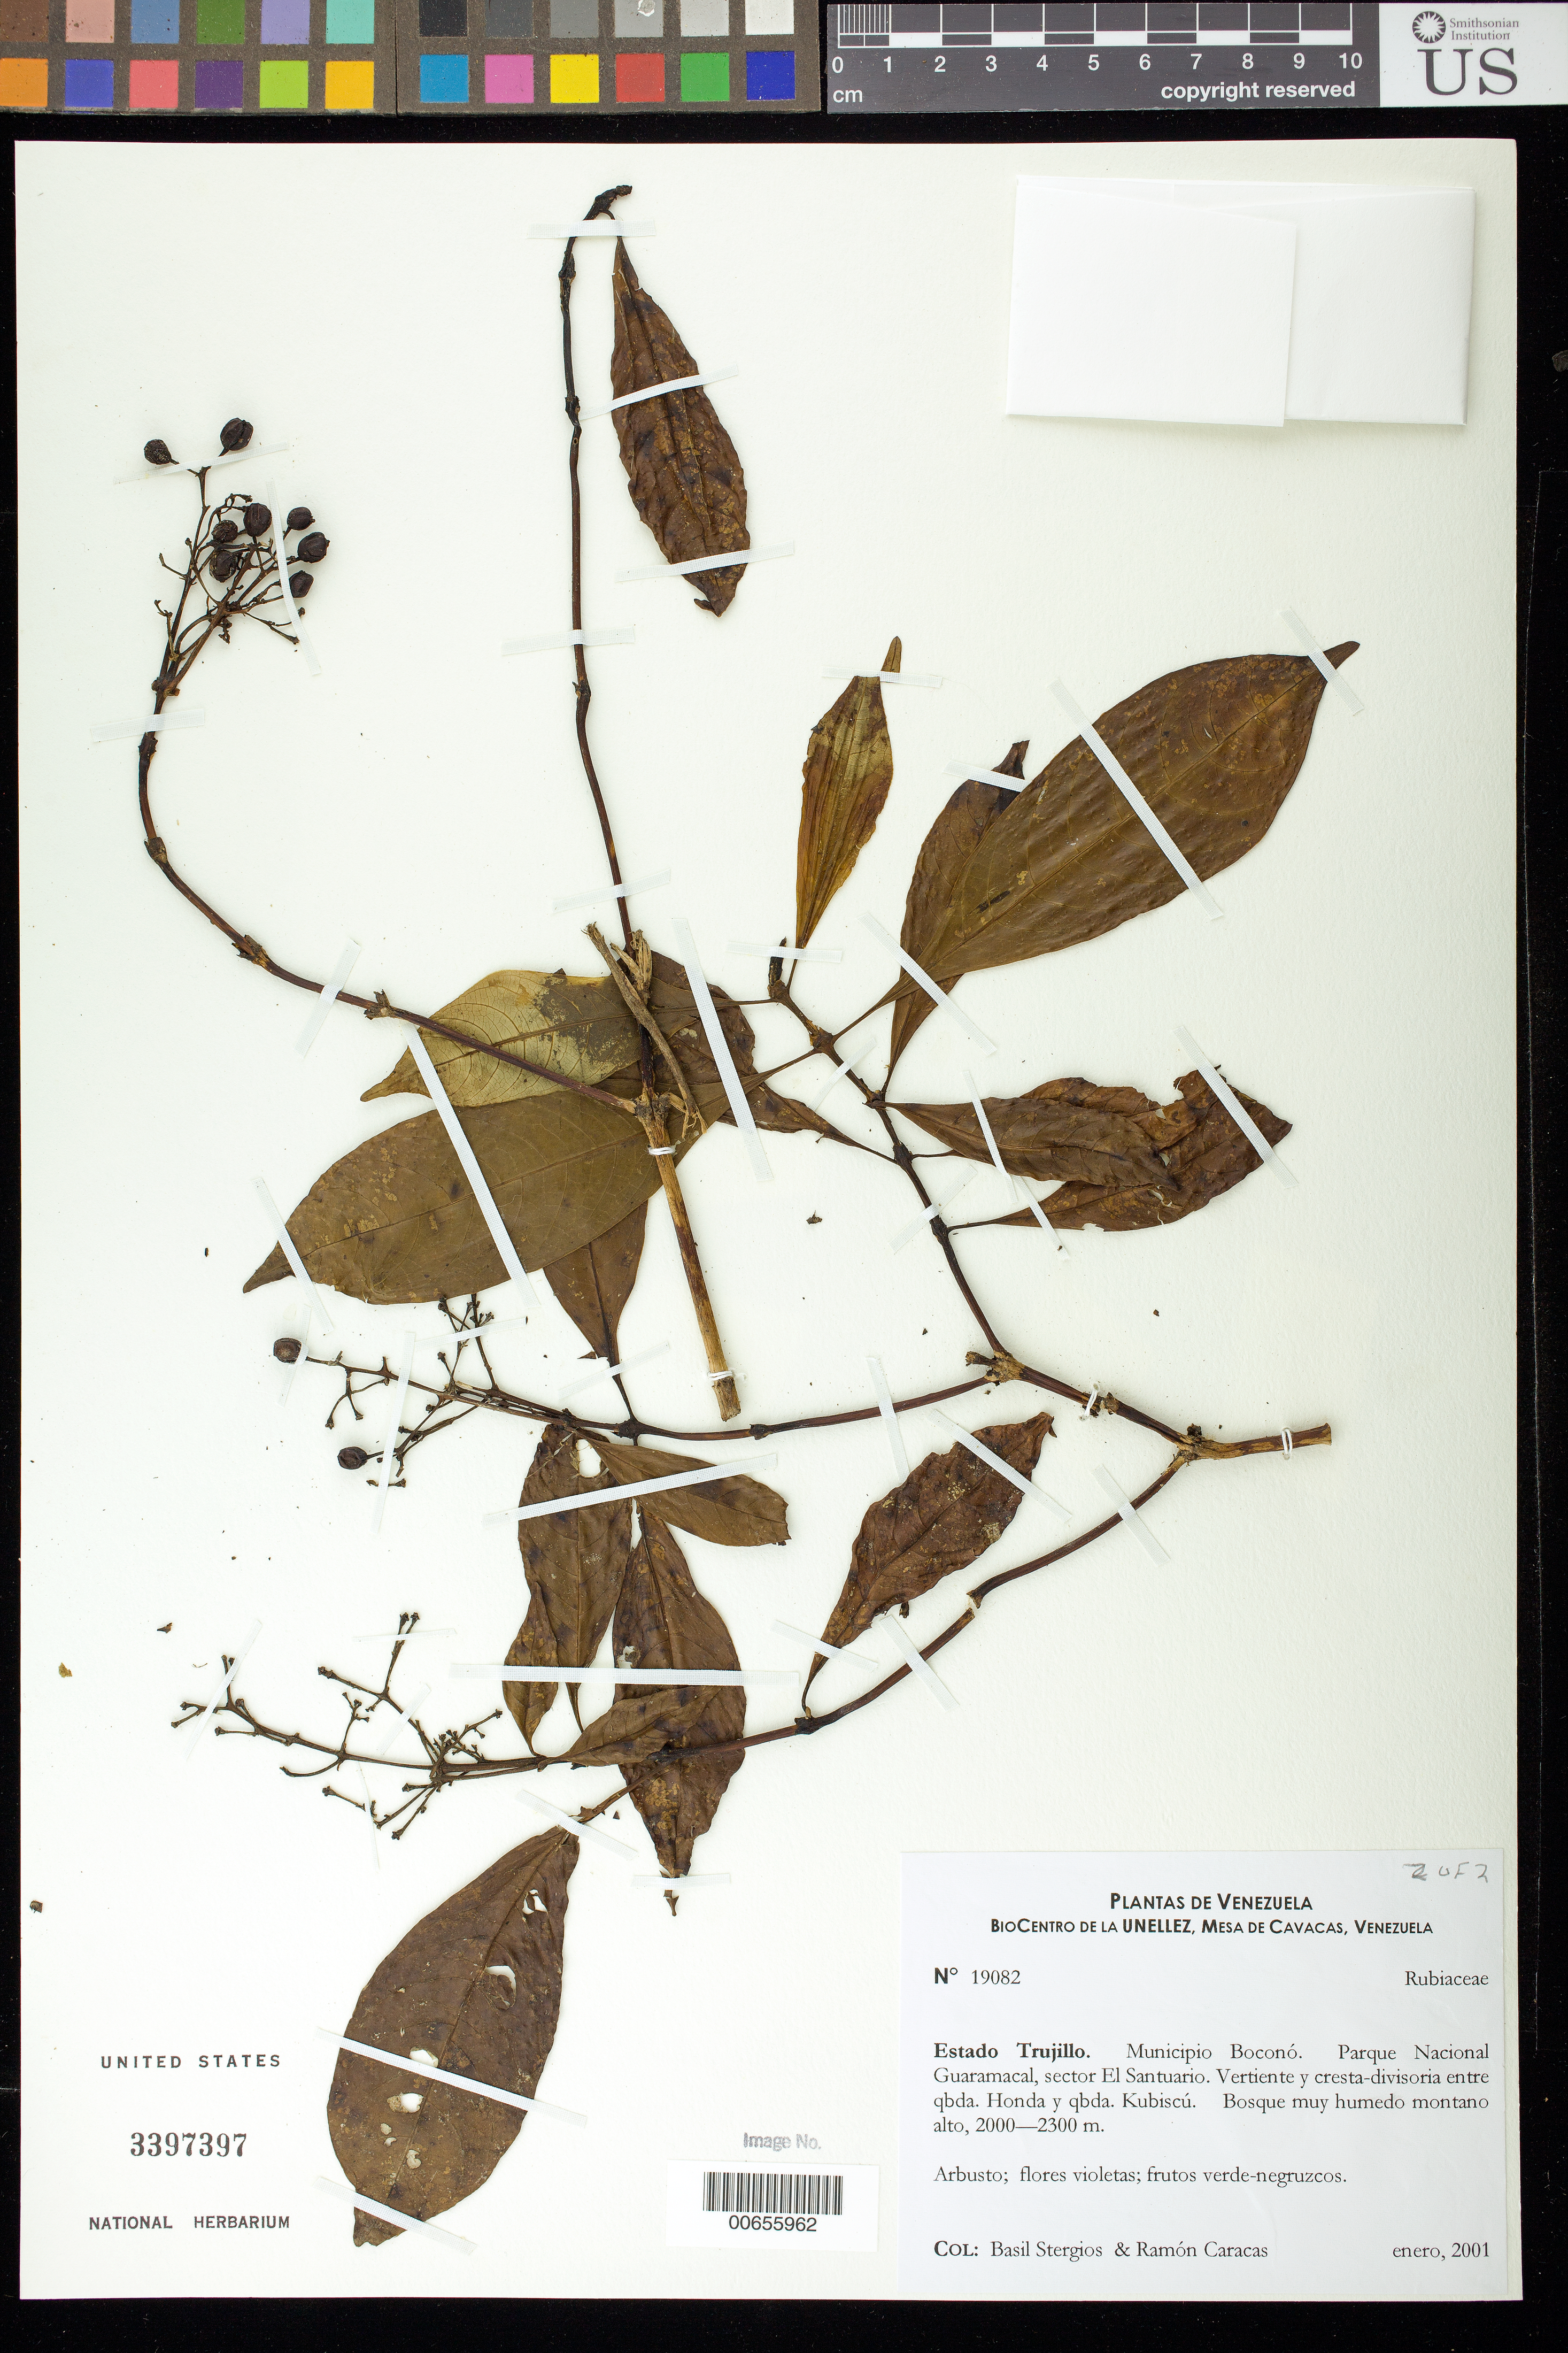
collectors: B. G. Stergios & R. Caracas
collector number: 19082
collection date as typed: Jan 2001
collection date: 2001-01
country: Venezuela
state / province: Trujillo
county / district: Boconó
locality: Parque Nacional Guaramacal, sector El Santuario, vertiente y cresta-divisoria entre Quebrada Honda y Quebrada Kubiscú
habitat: Bosque muy húmedo montano alto.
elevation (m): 2000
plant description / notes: PORT, US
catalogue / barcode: US 3397397